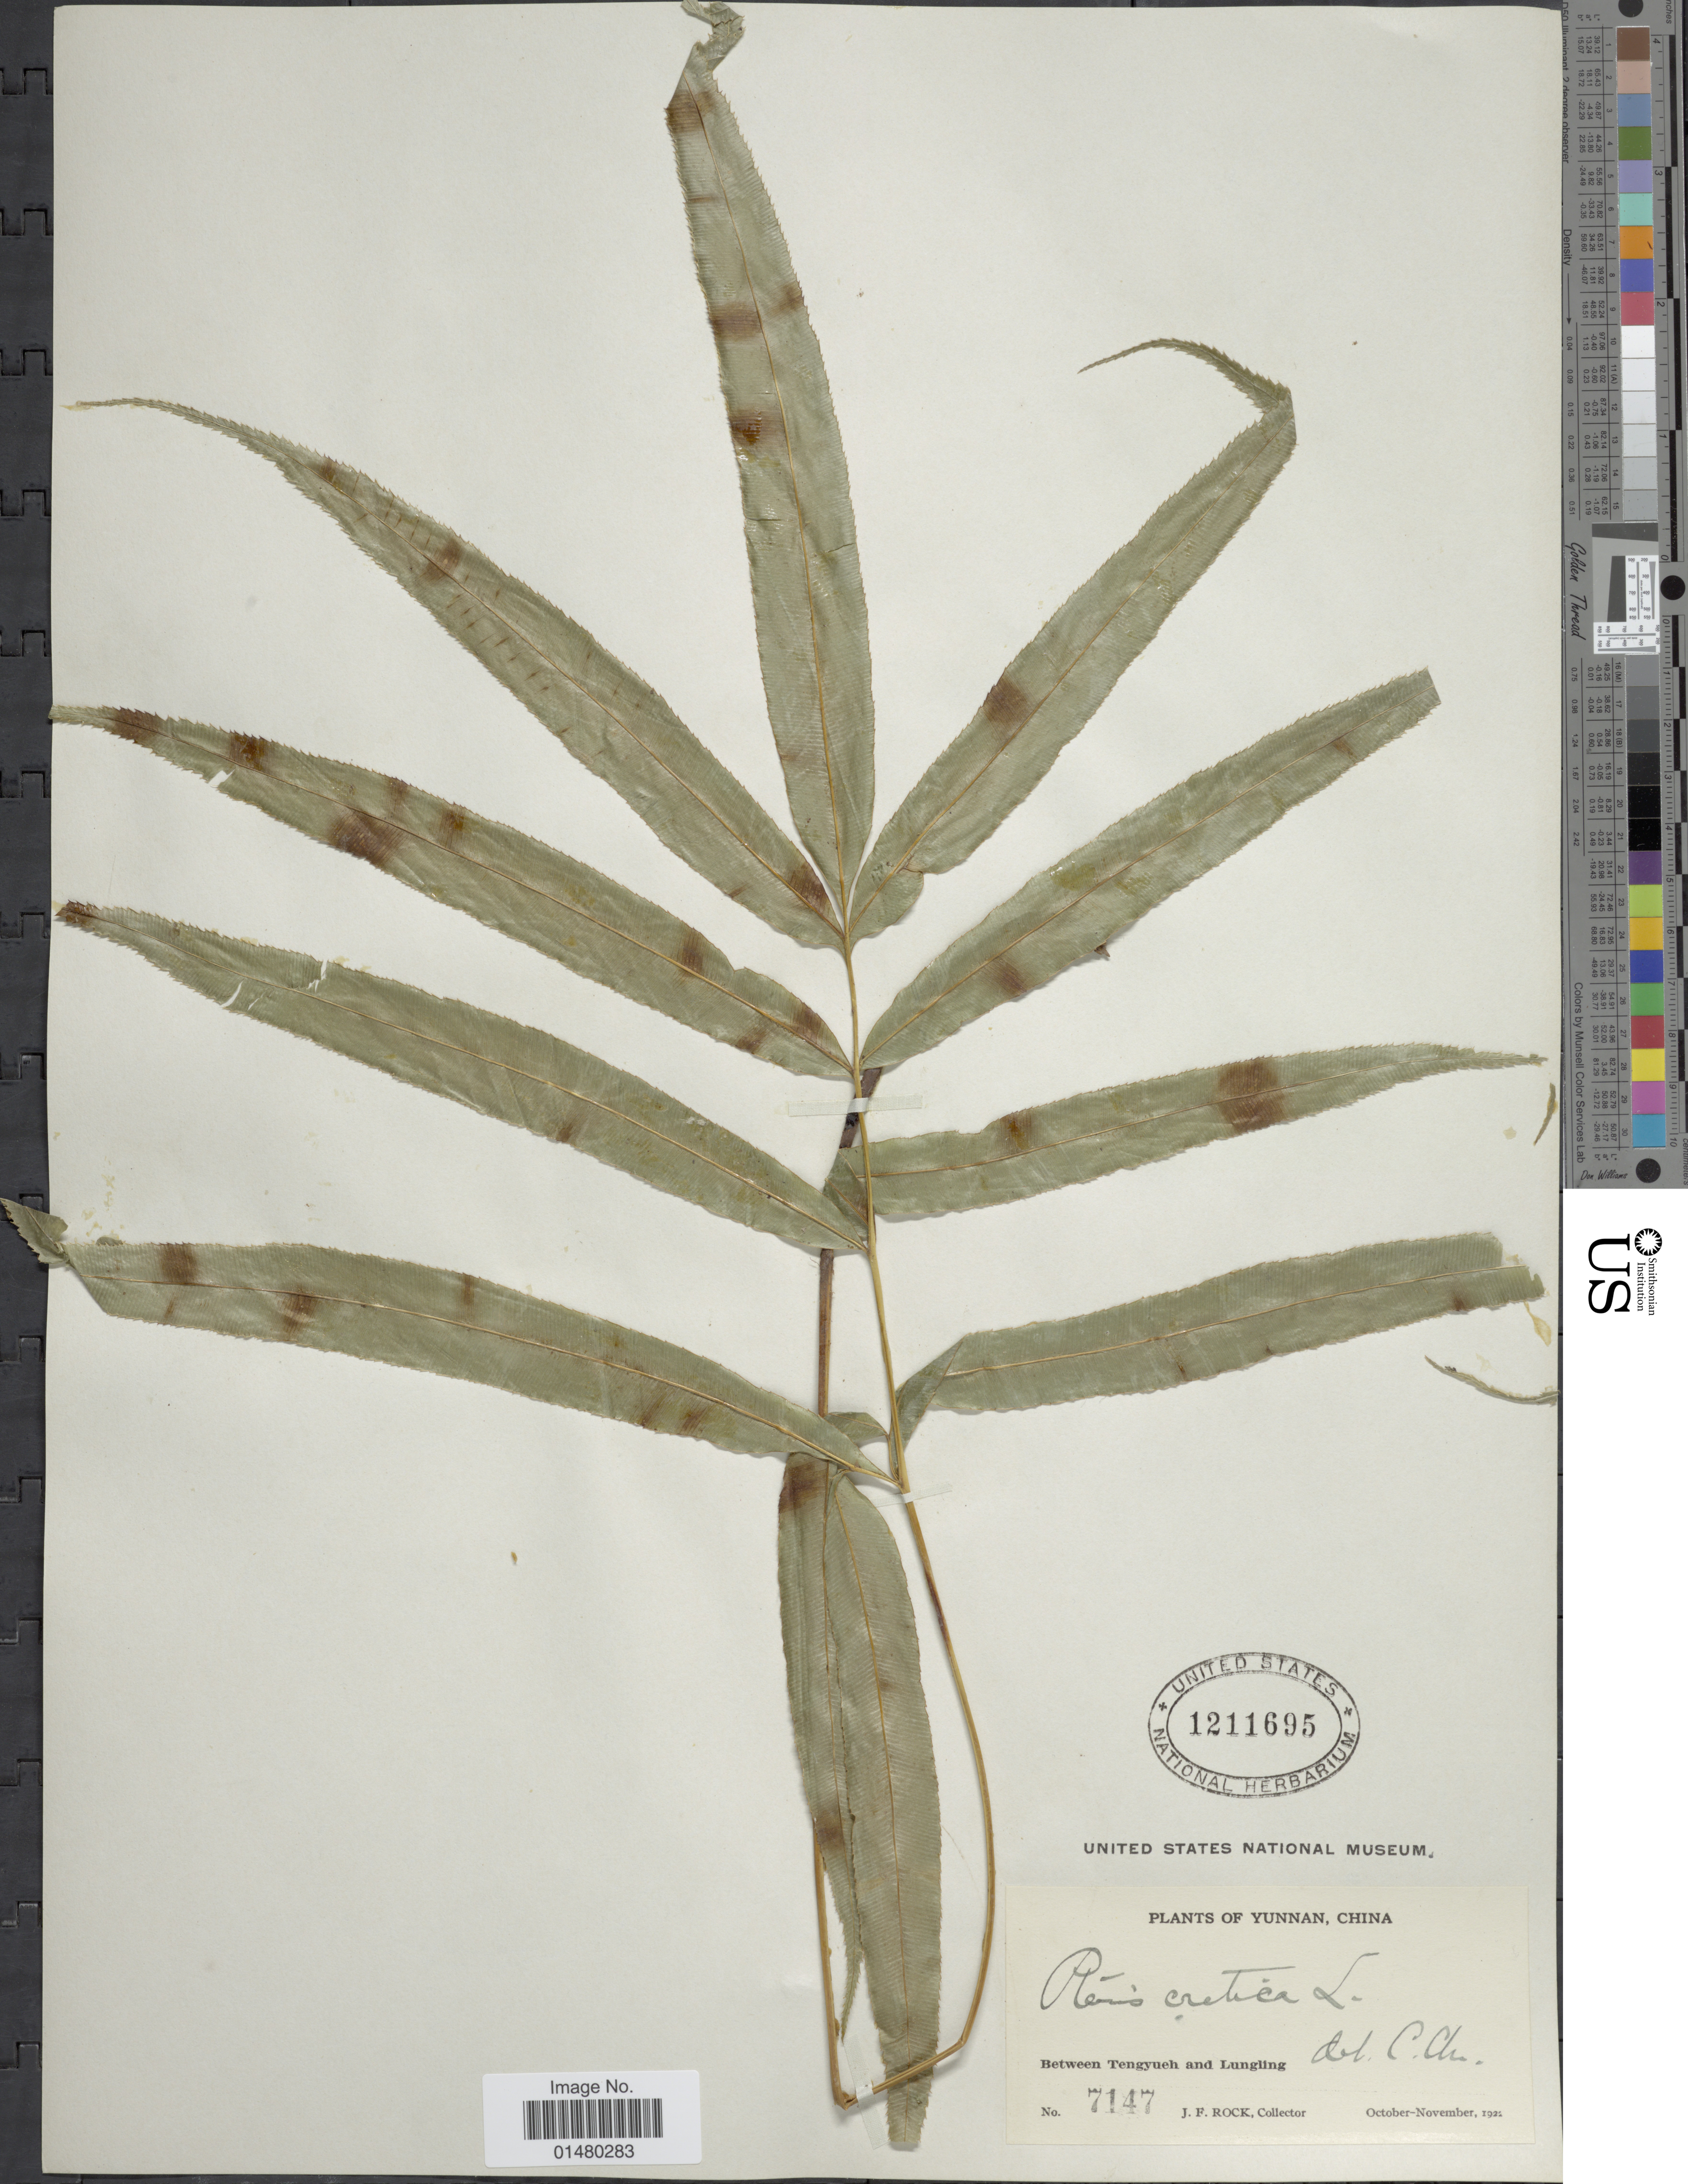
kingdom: Plantae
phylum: Tracheophyta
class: Polypodiopsida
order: Polypodiales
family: Pteridaceae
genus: Pteris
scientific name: Pteris cretica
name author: L.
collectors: J. Rock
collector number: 7147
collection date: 1922-10/1922-11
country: China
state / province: Yunnan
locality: Between Tengyueh and Lungling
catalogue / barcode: US 1211695